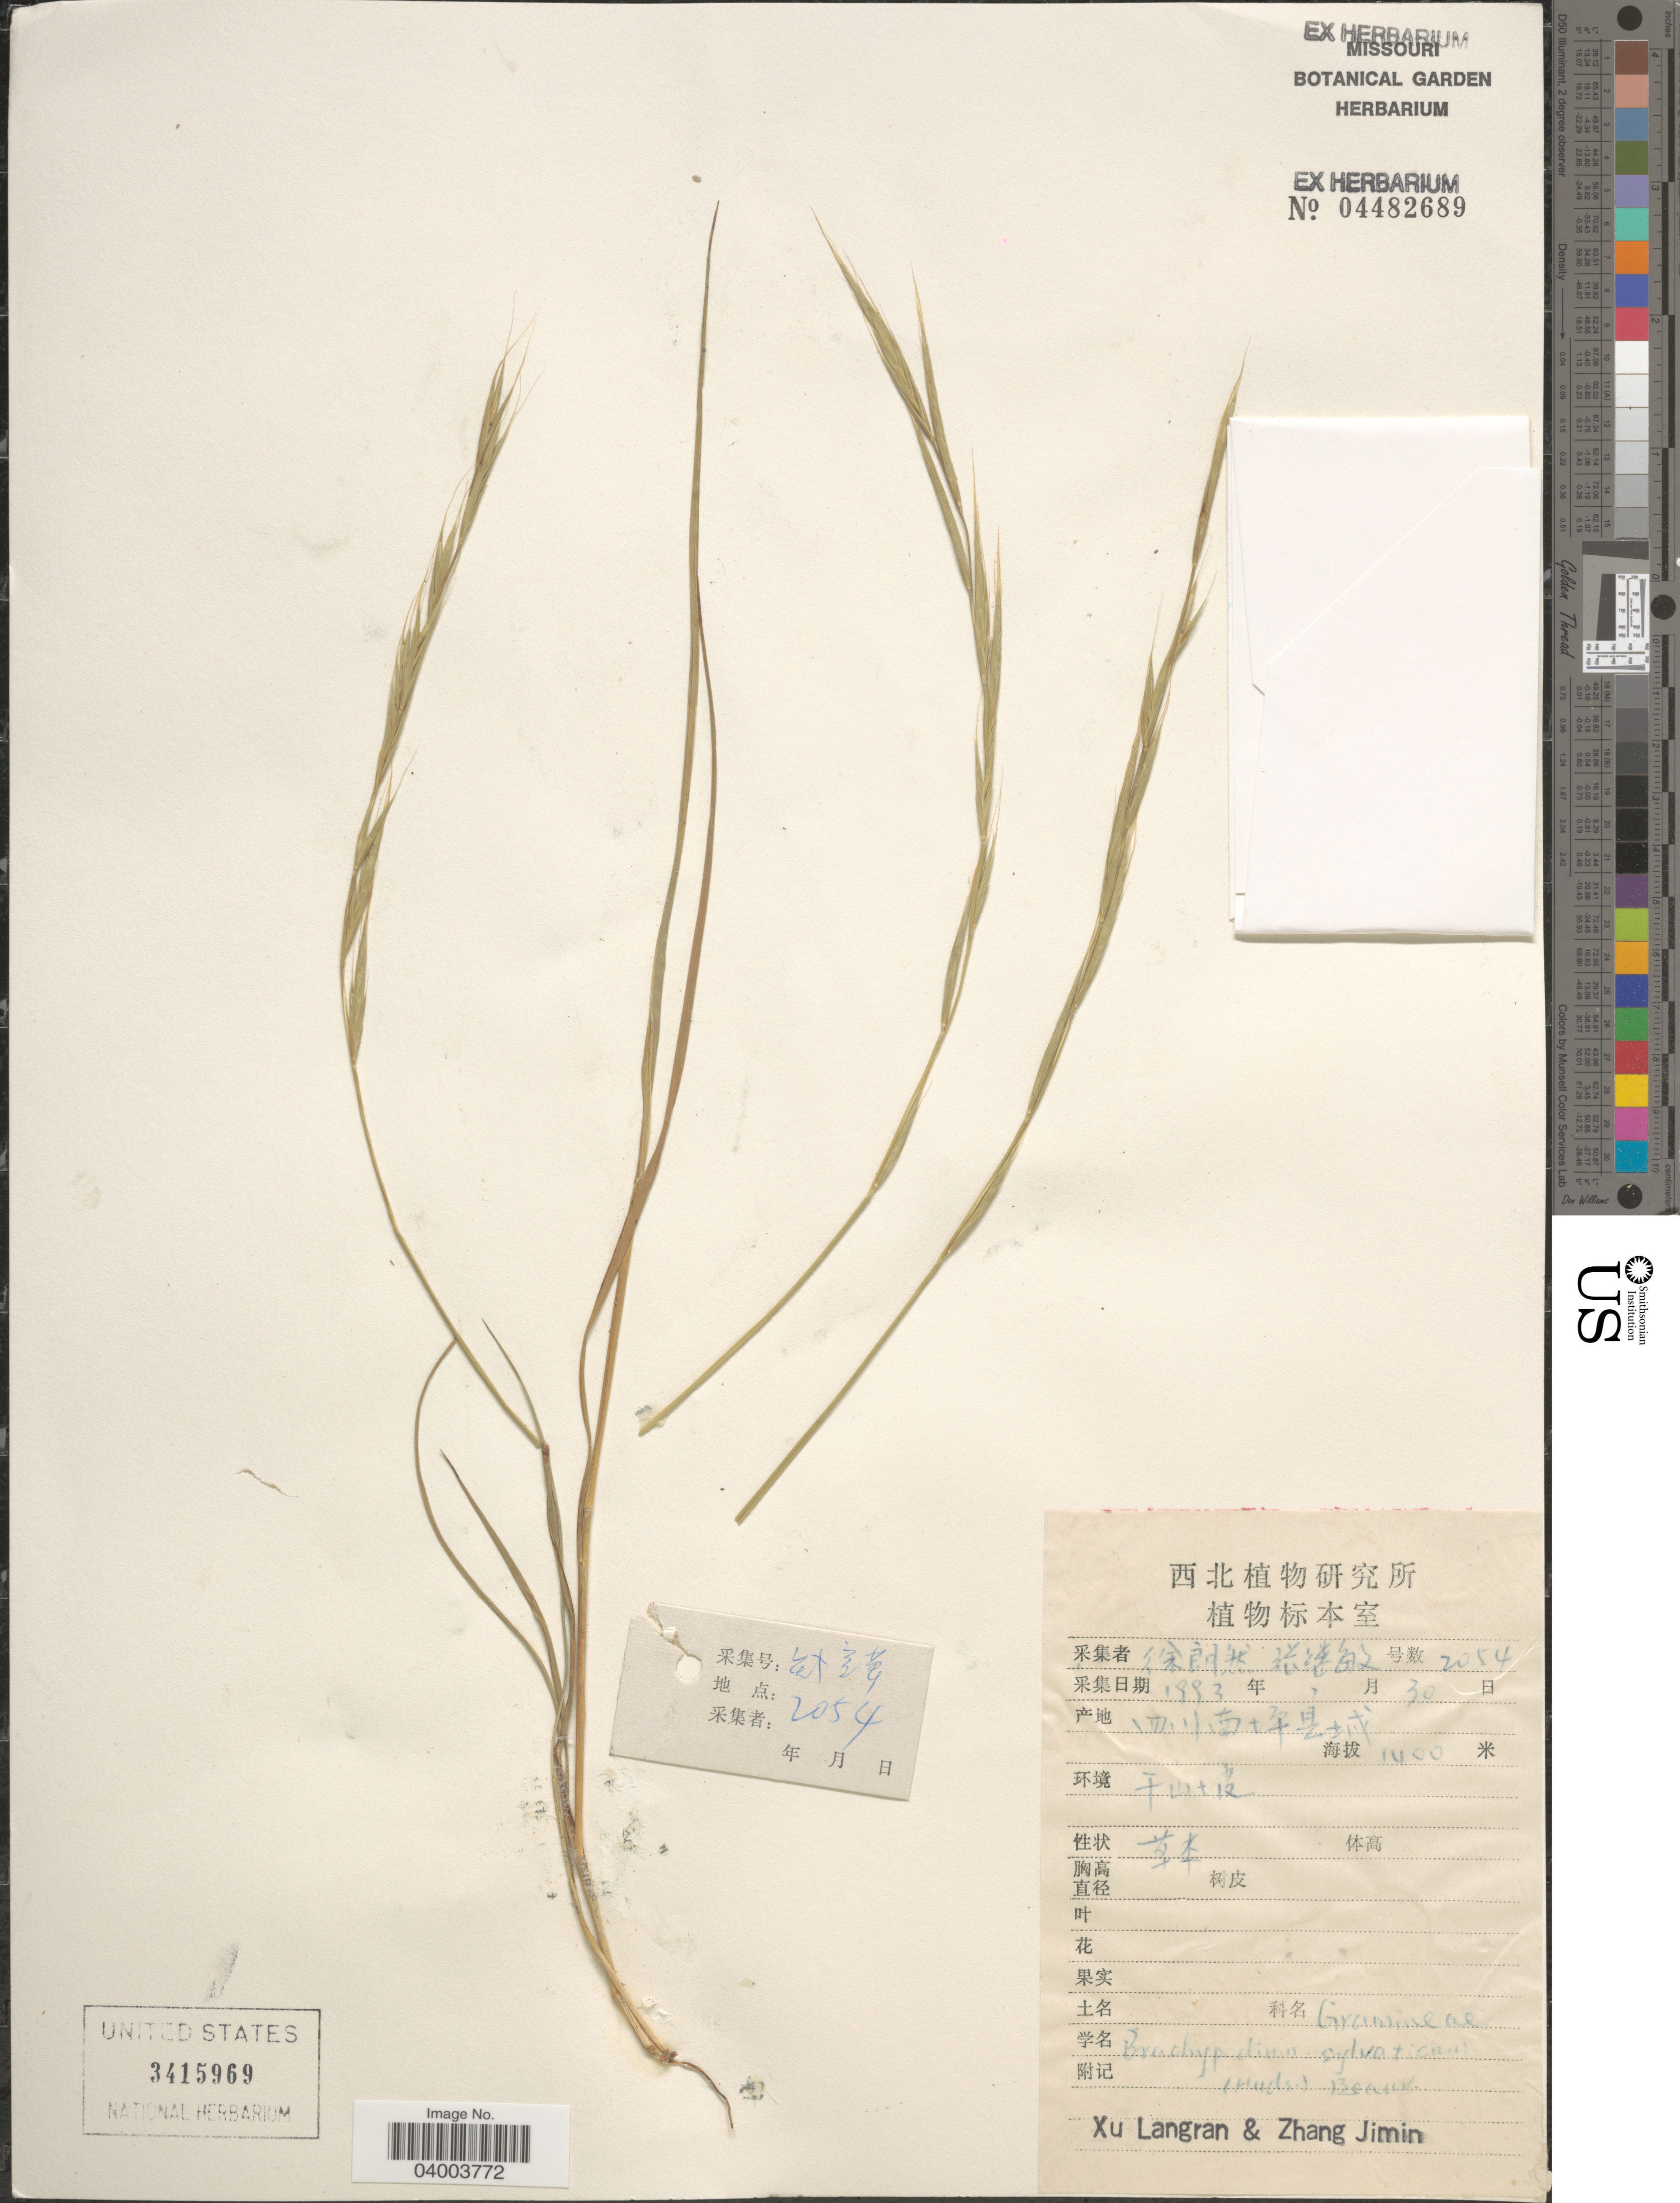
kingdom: Plantae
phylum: Tracheophyta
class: Liliopsida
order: Poales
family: Poaceae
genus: Brachypodium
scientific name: Brachypodium sylvaticum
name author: (Huds.) P. Beauv.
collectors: L. Xu & J. Zhang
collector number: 2054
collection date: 1883-06-30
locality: X.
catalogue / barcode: US 3415969